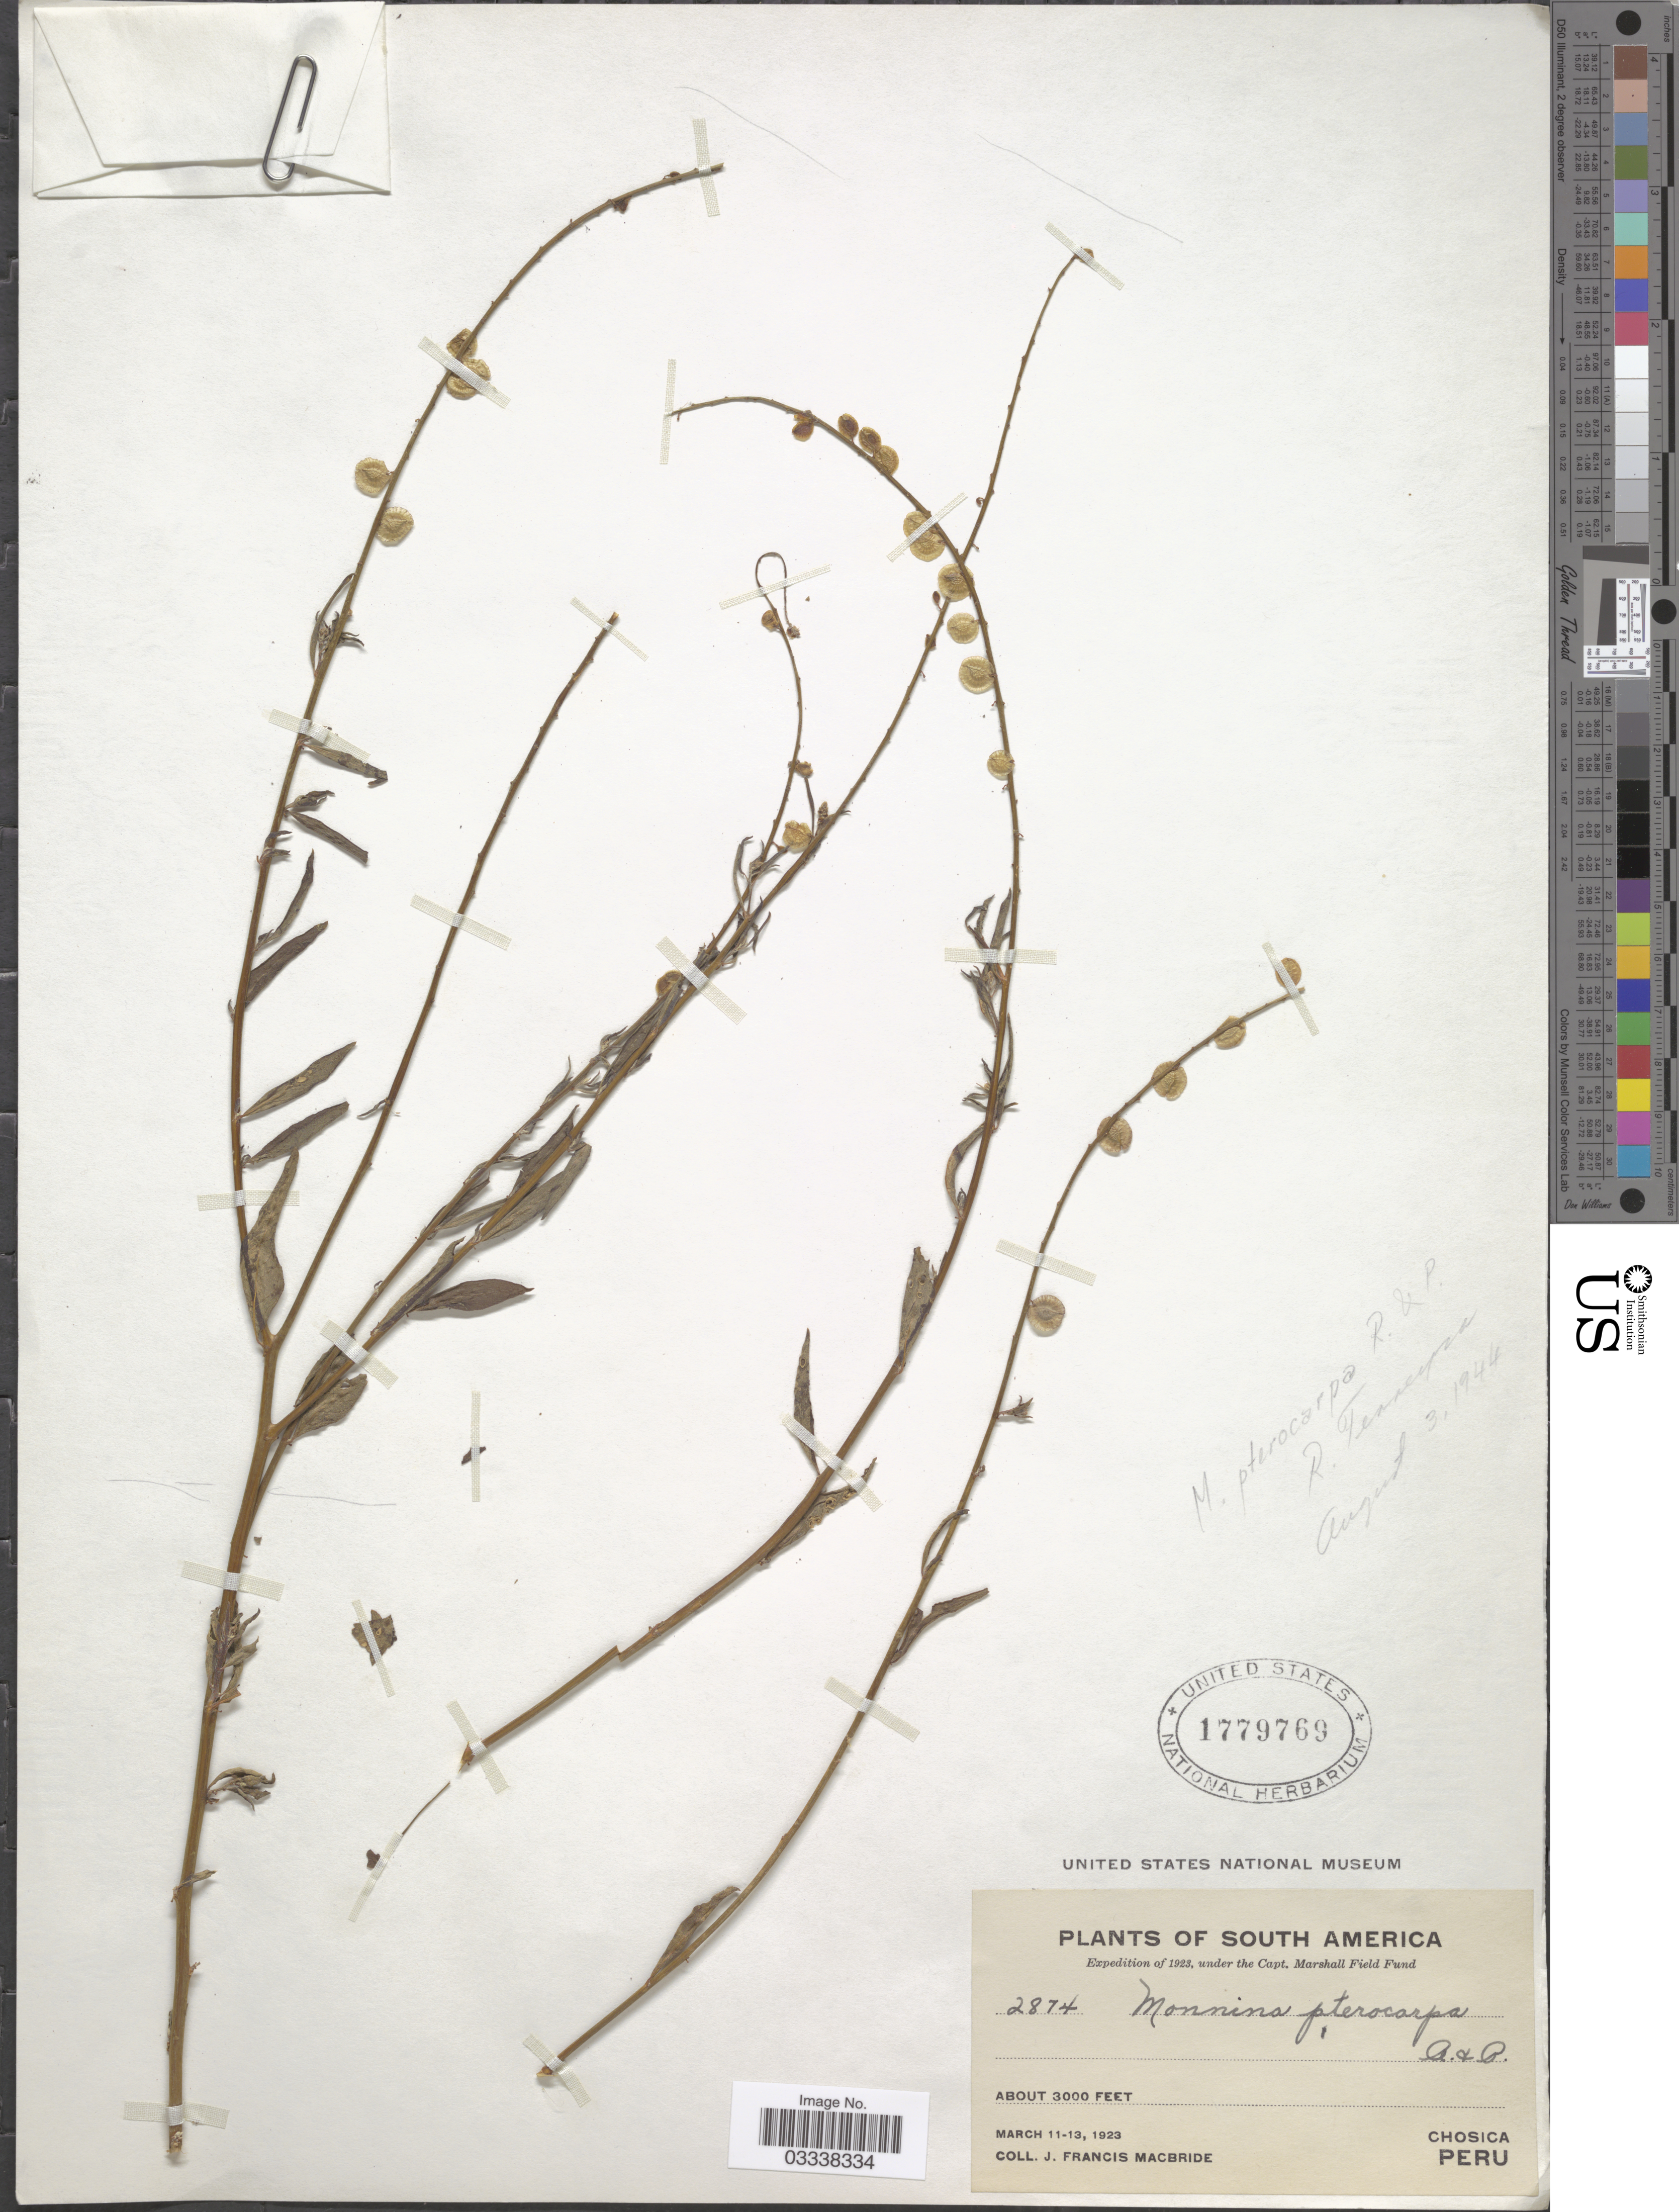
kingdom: Plantae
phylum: Tracheophyta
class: Magnoliopsida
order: Fabales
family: Polygalaceae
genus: Monnina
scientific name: Monnina pterocarpa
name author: Ruiz & Pav.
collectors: J. F. Macbride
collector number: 2874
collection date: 1923-03-11/1923-03-13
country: Peru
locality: Chosica.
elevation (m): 914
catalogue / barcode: US 1779769